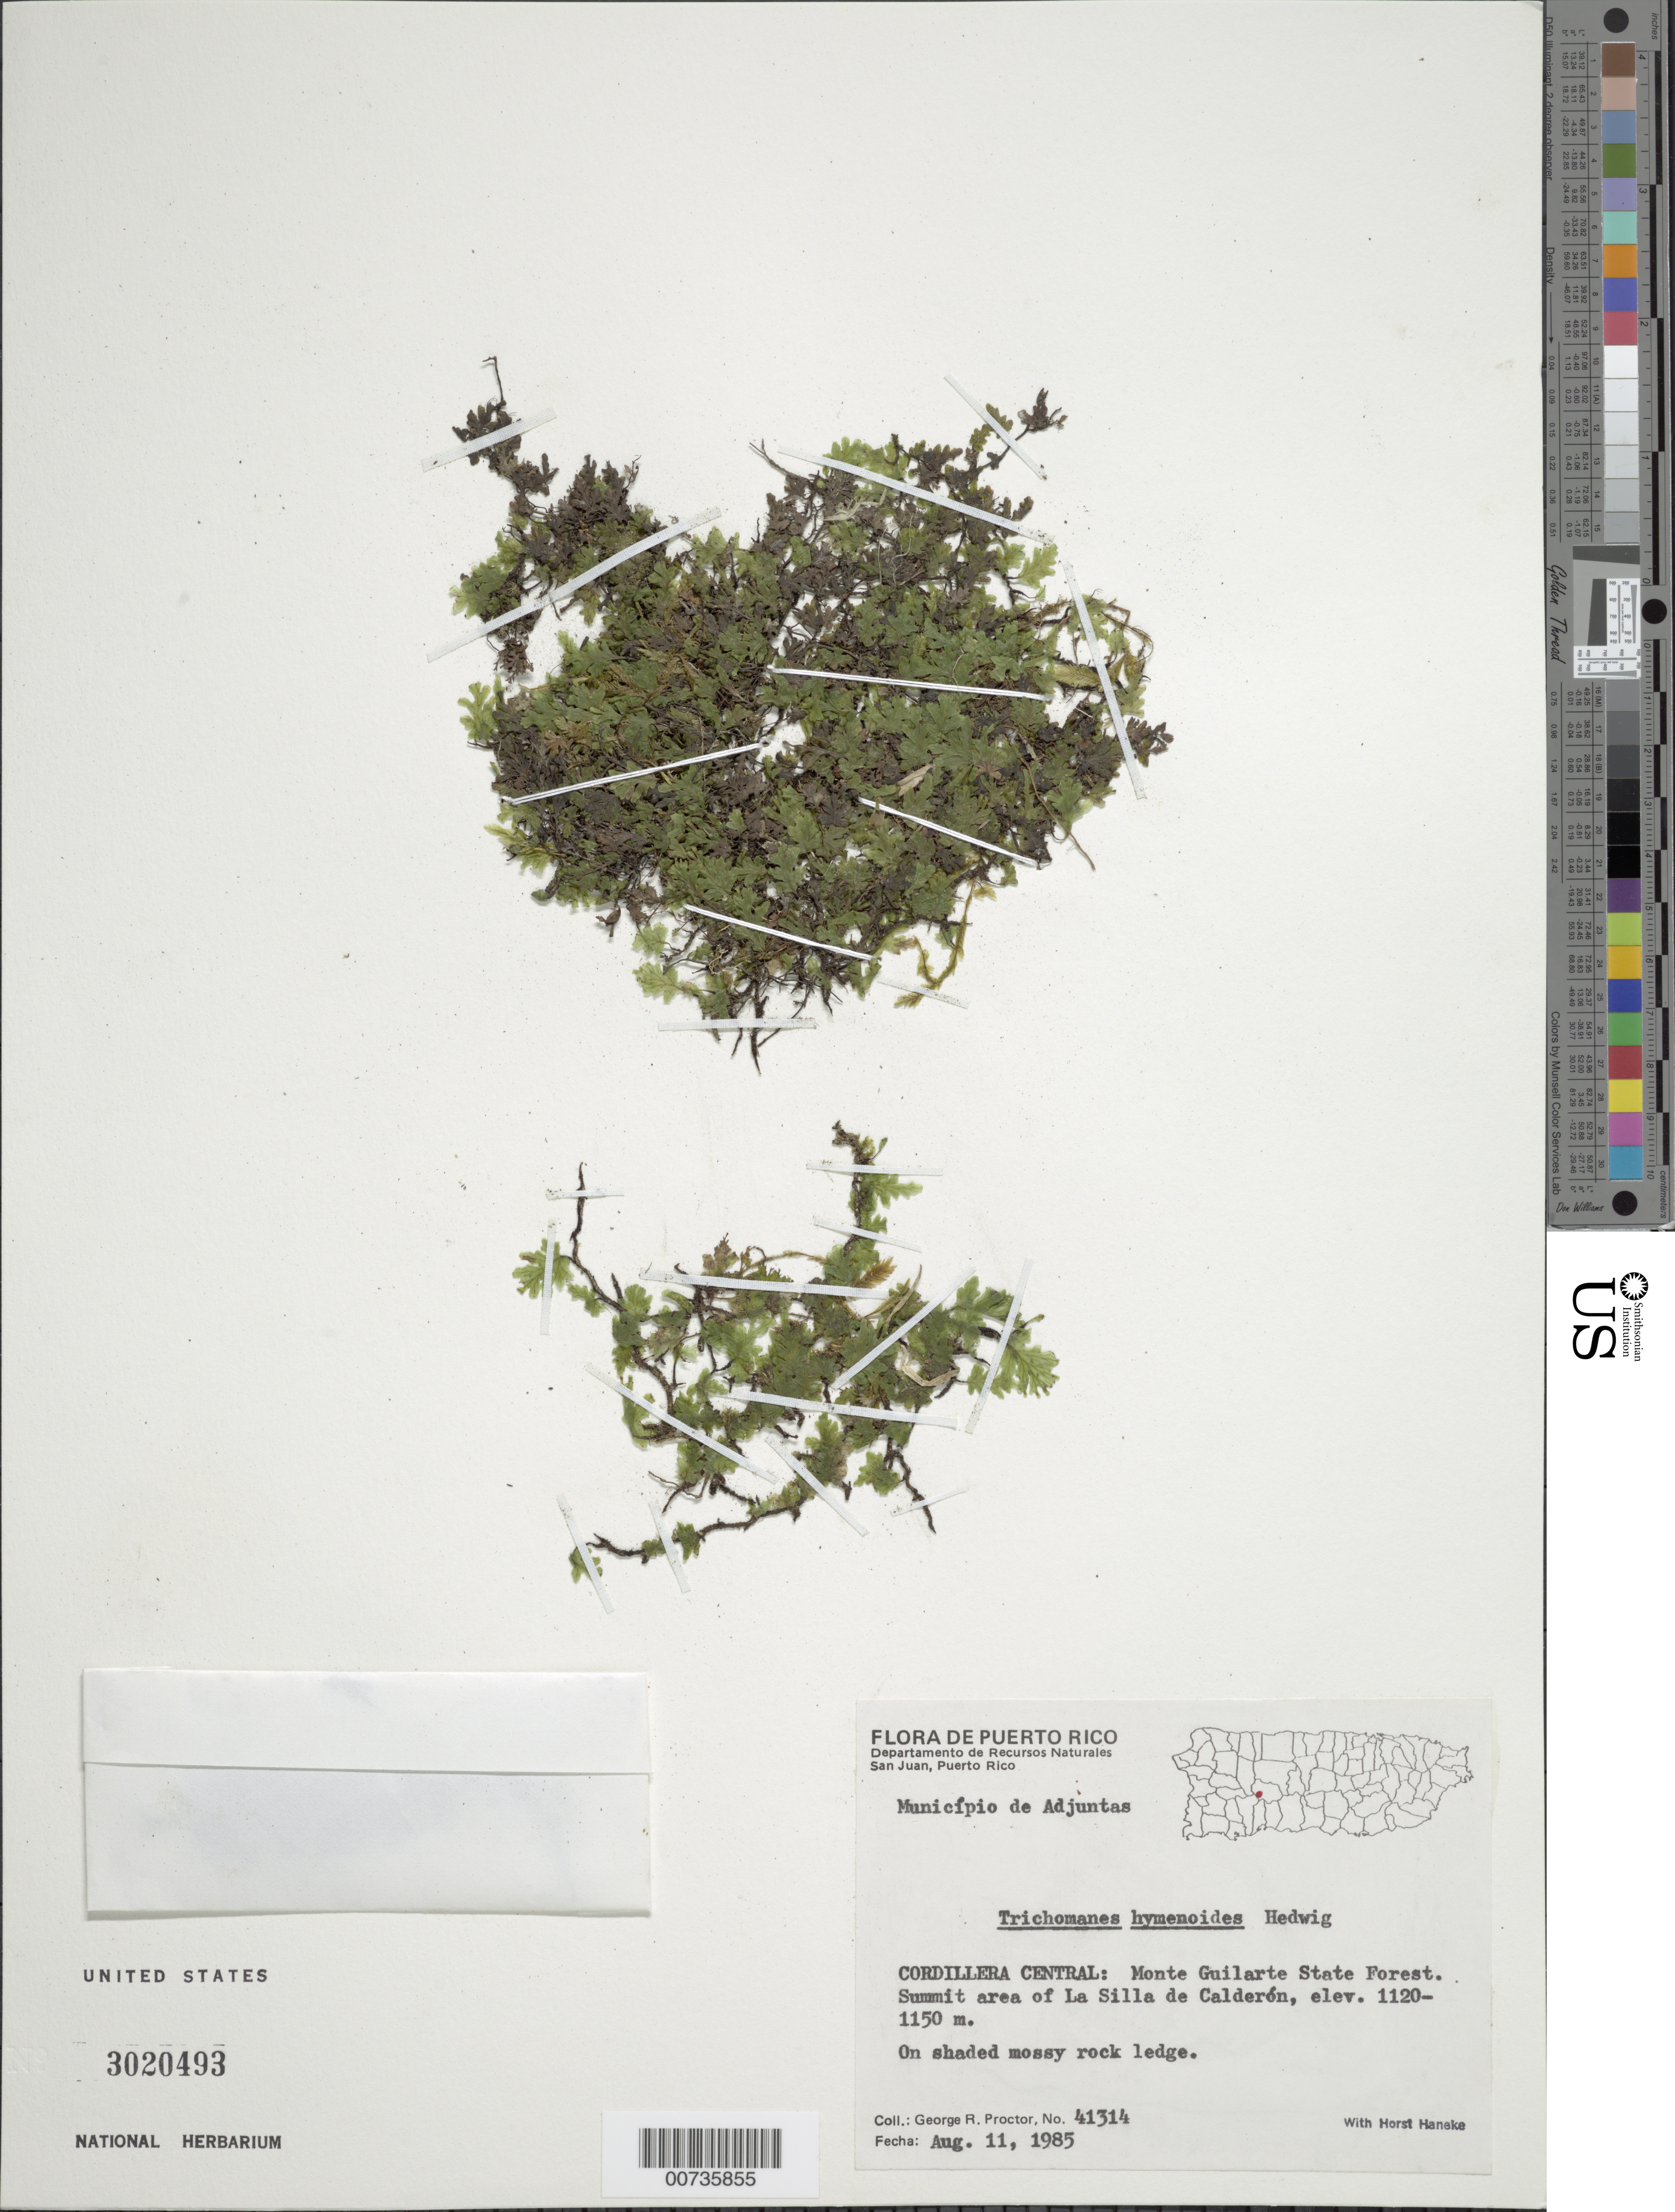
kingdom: Plantae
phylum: Tracheophyta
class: Polypodiopsida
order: Hymenophyllales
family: Hymenophyllaceae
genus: Didymoglossum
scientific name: Didymoglossum hymenoides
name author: (Hedw.) Copel.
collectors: G. R. Proctor & H. Haneke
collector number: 41314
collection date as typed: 11 Aug 1985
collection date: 1985-08-11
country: Puerto Rico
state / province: Adjuntas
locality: Mun. Adjuntas, Cordillera Central: Monte Guilarte State Forest, summit area of La Silla de Calderón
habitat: On shaded mossy rock ledge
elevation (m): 1120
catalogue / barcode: US 3020493